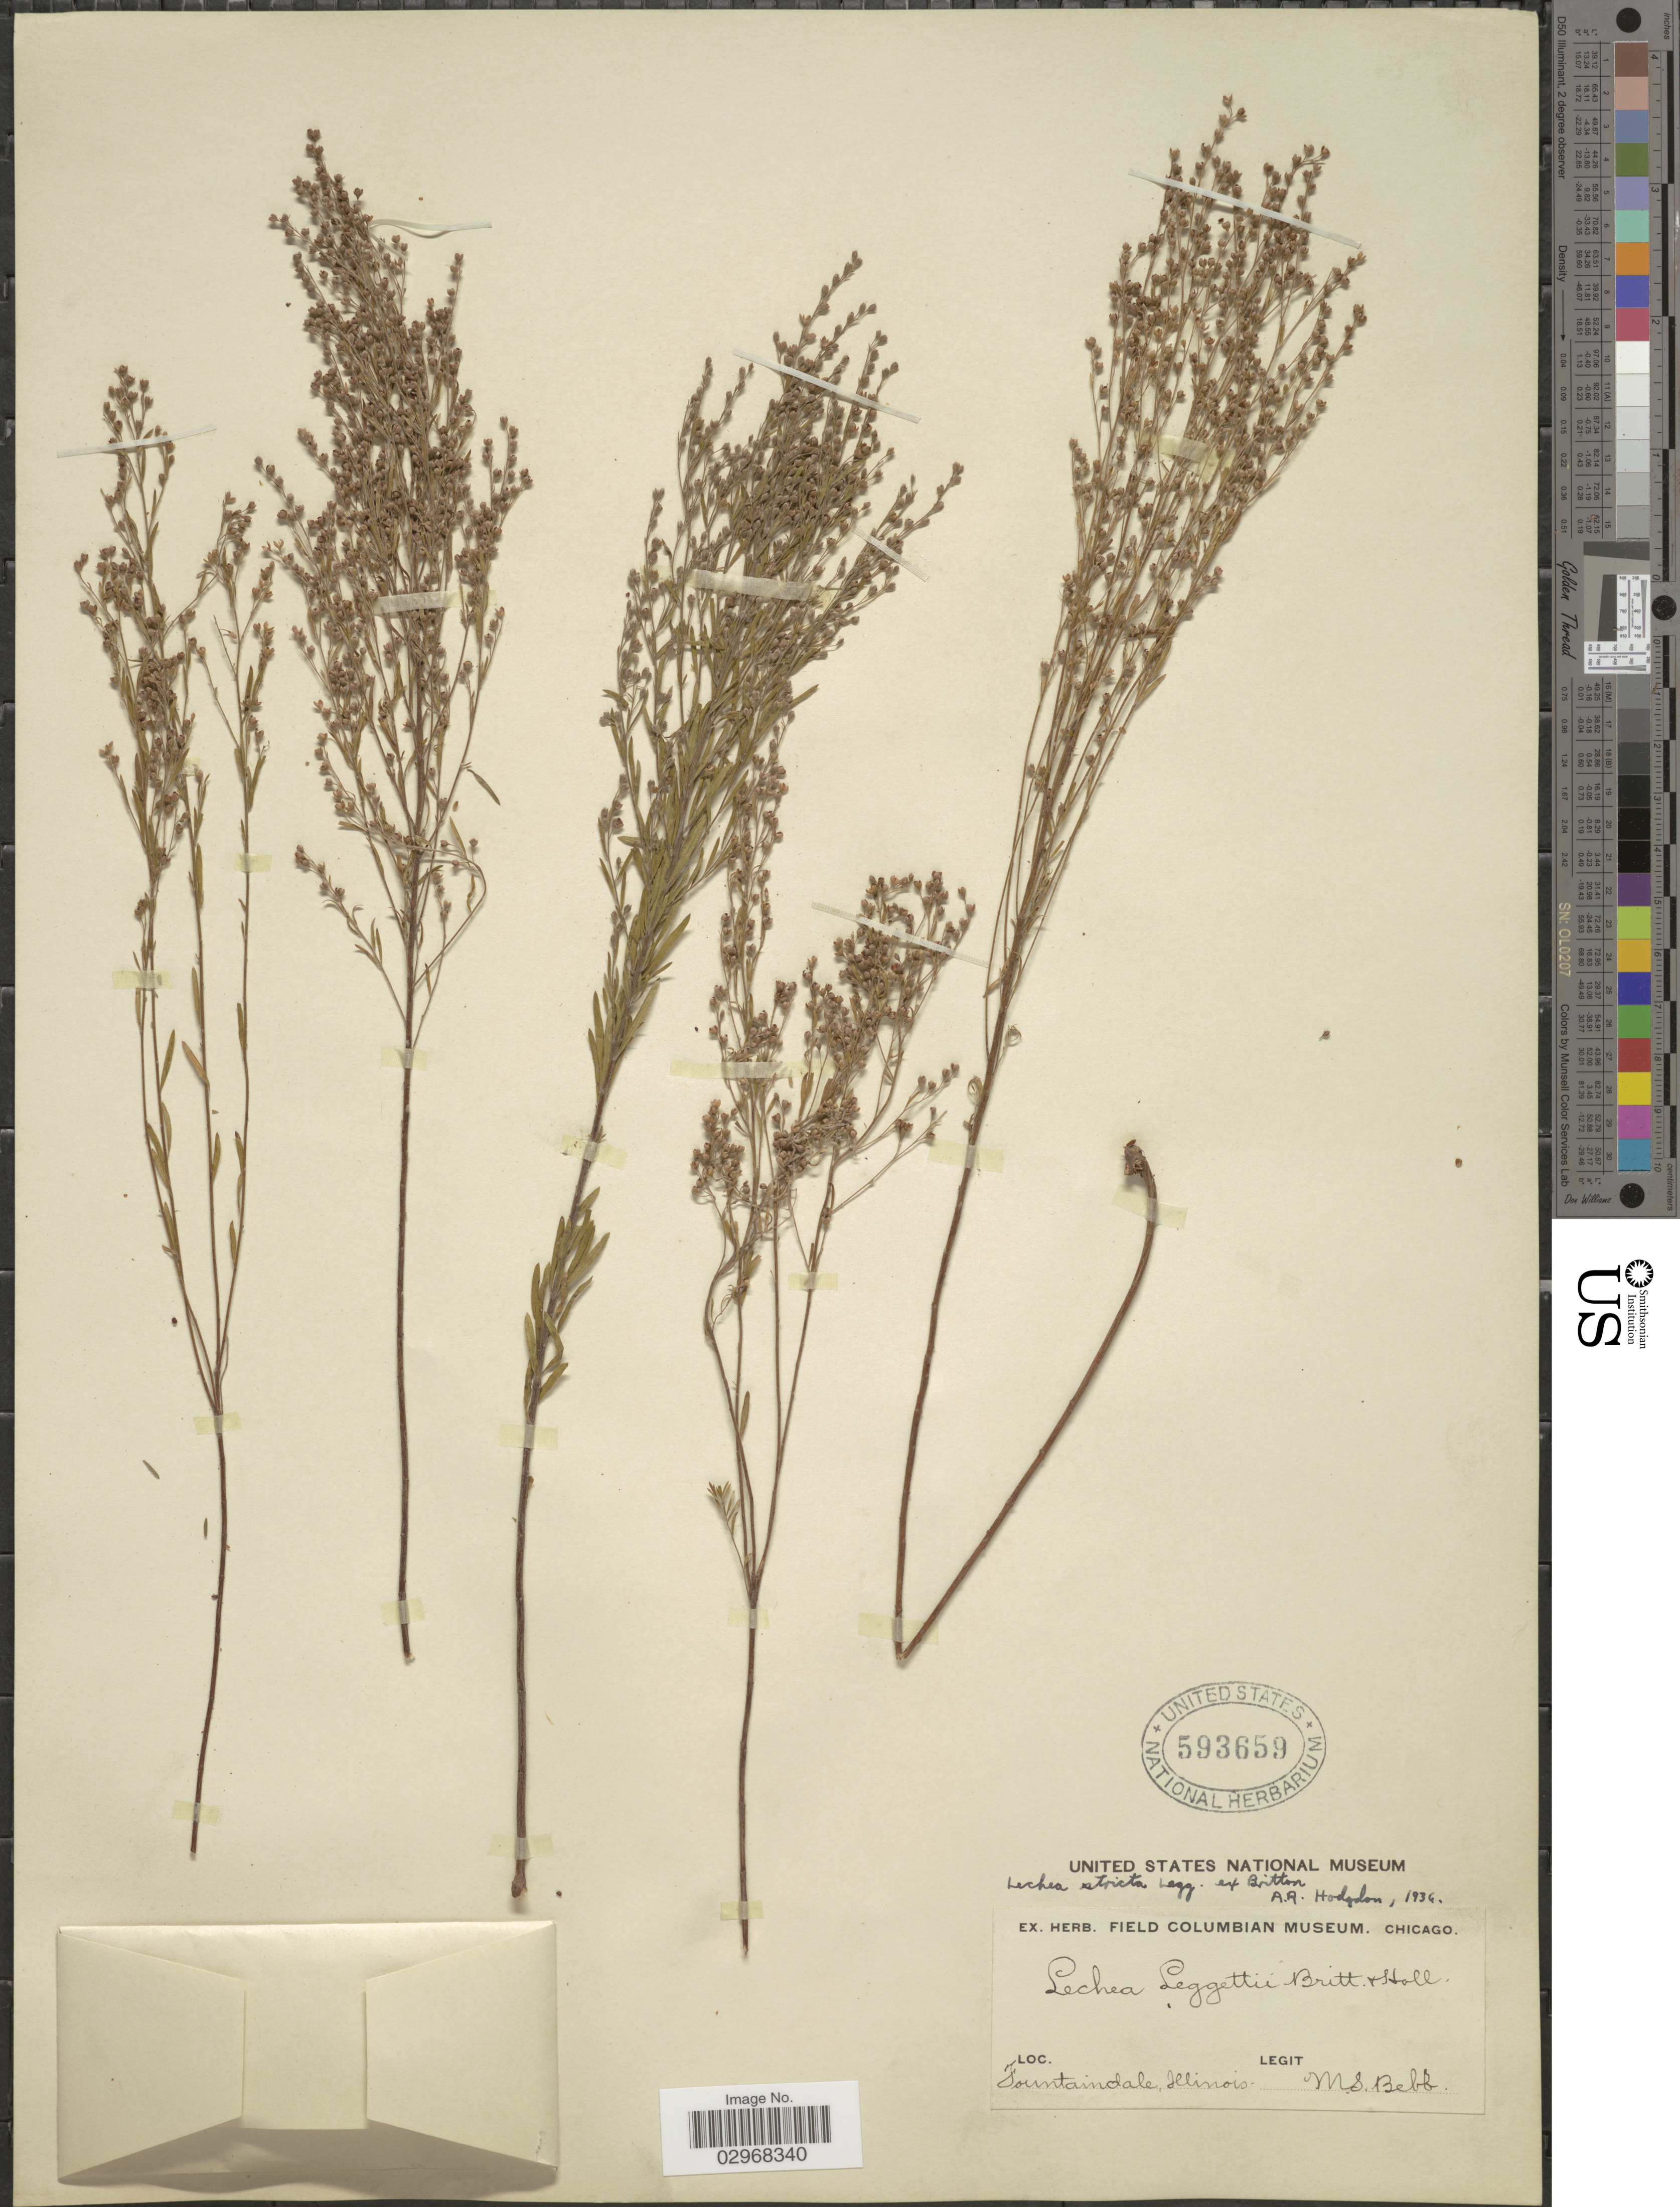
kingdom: Plantae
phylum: Tracheophyta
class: Magnoliopsida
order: Malvales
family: Cistaceae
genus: Lechea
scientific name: Lechea stricta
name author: Legg.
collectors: M. Bebb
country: United States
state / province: Illinois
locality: Fountaindale.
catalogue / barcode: US 593659